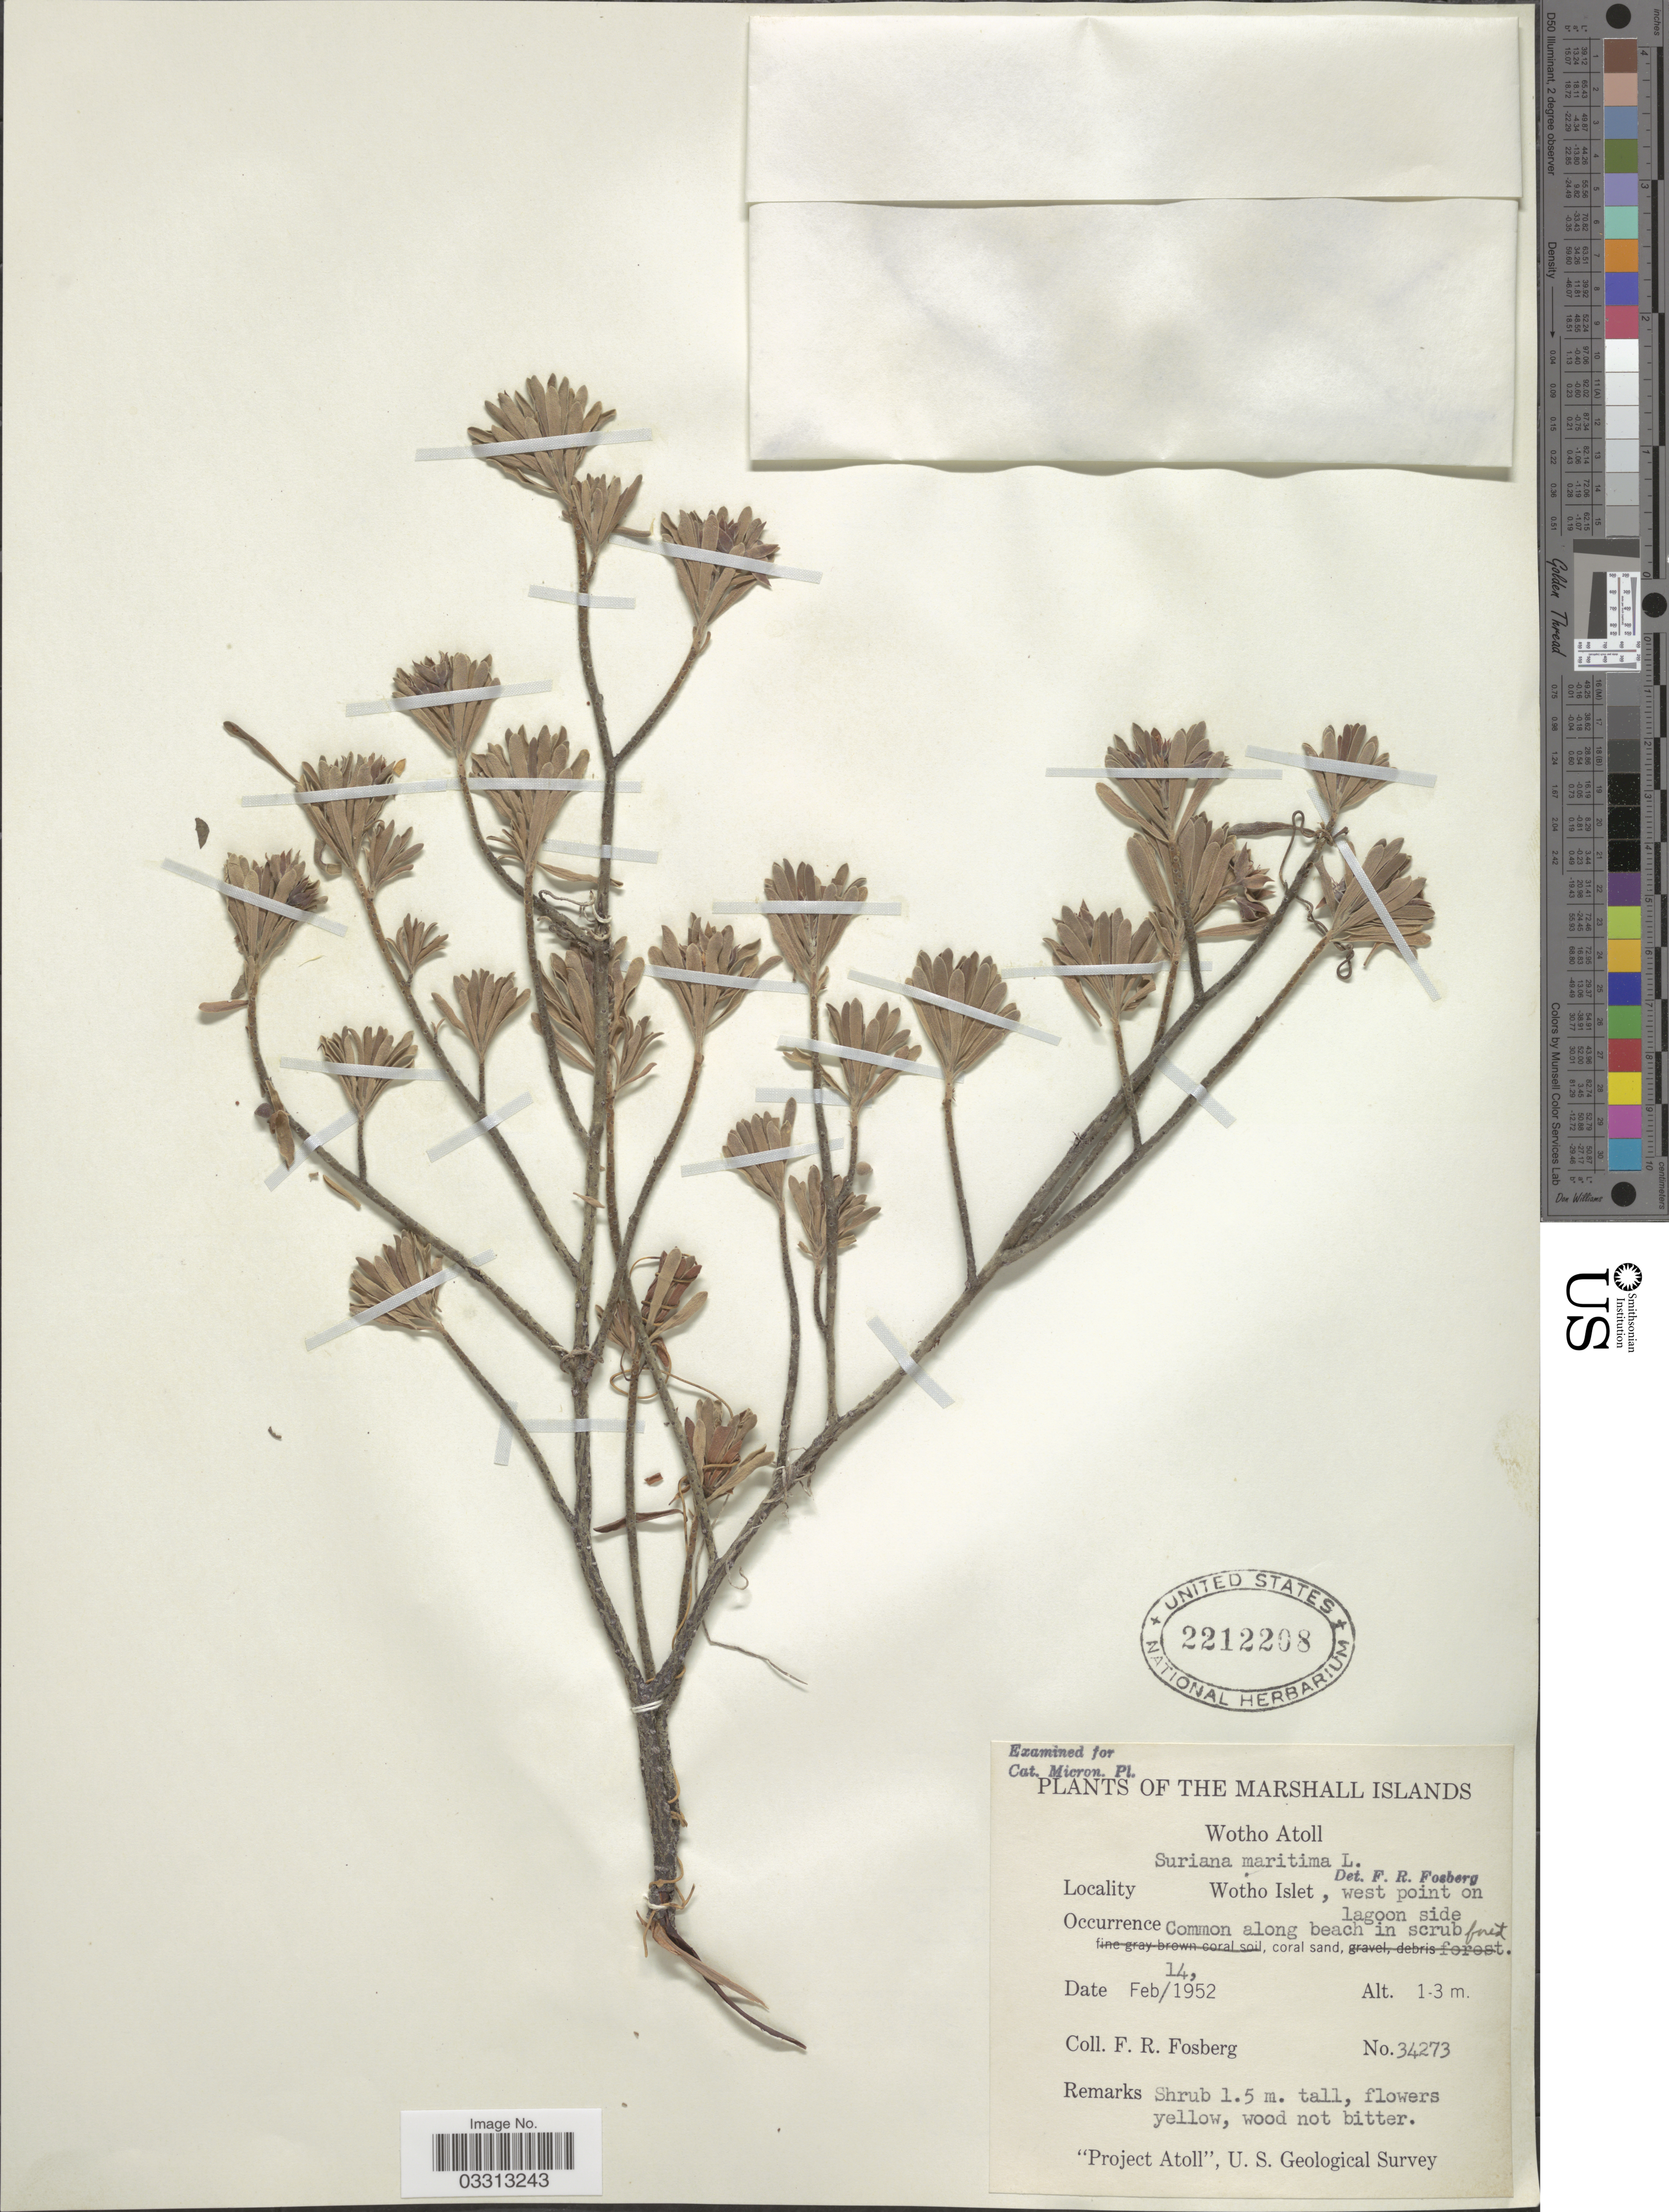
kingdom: Plantae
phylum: Tracheophyta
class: Magnoliopsida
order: Fabales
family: Surianaceae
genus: Suriana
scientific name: Suriana maritima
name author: L.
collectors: F. R. Fosberg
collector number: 34273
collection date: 1952-02-14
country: Marshall Islands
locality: Wotho Atoll. Wotho Islet, west point on lagoon side.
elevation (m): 1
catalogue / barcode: US 2212208